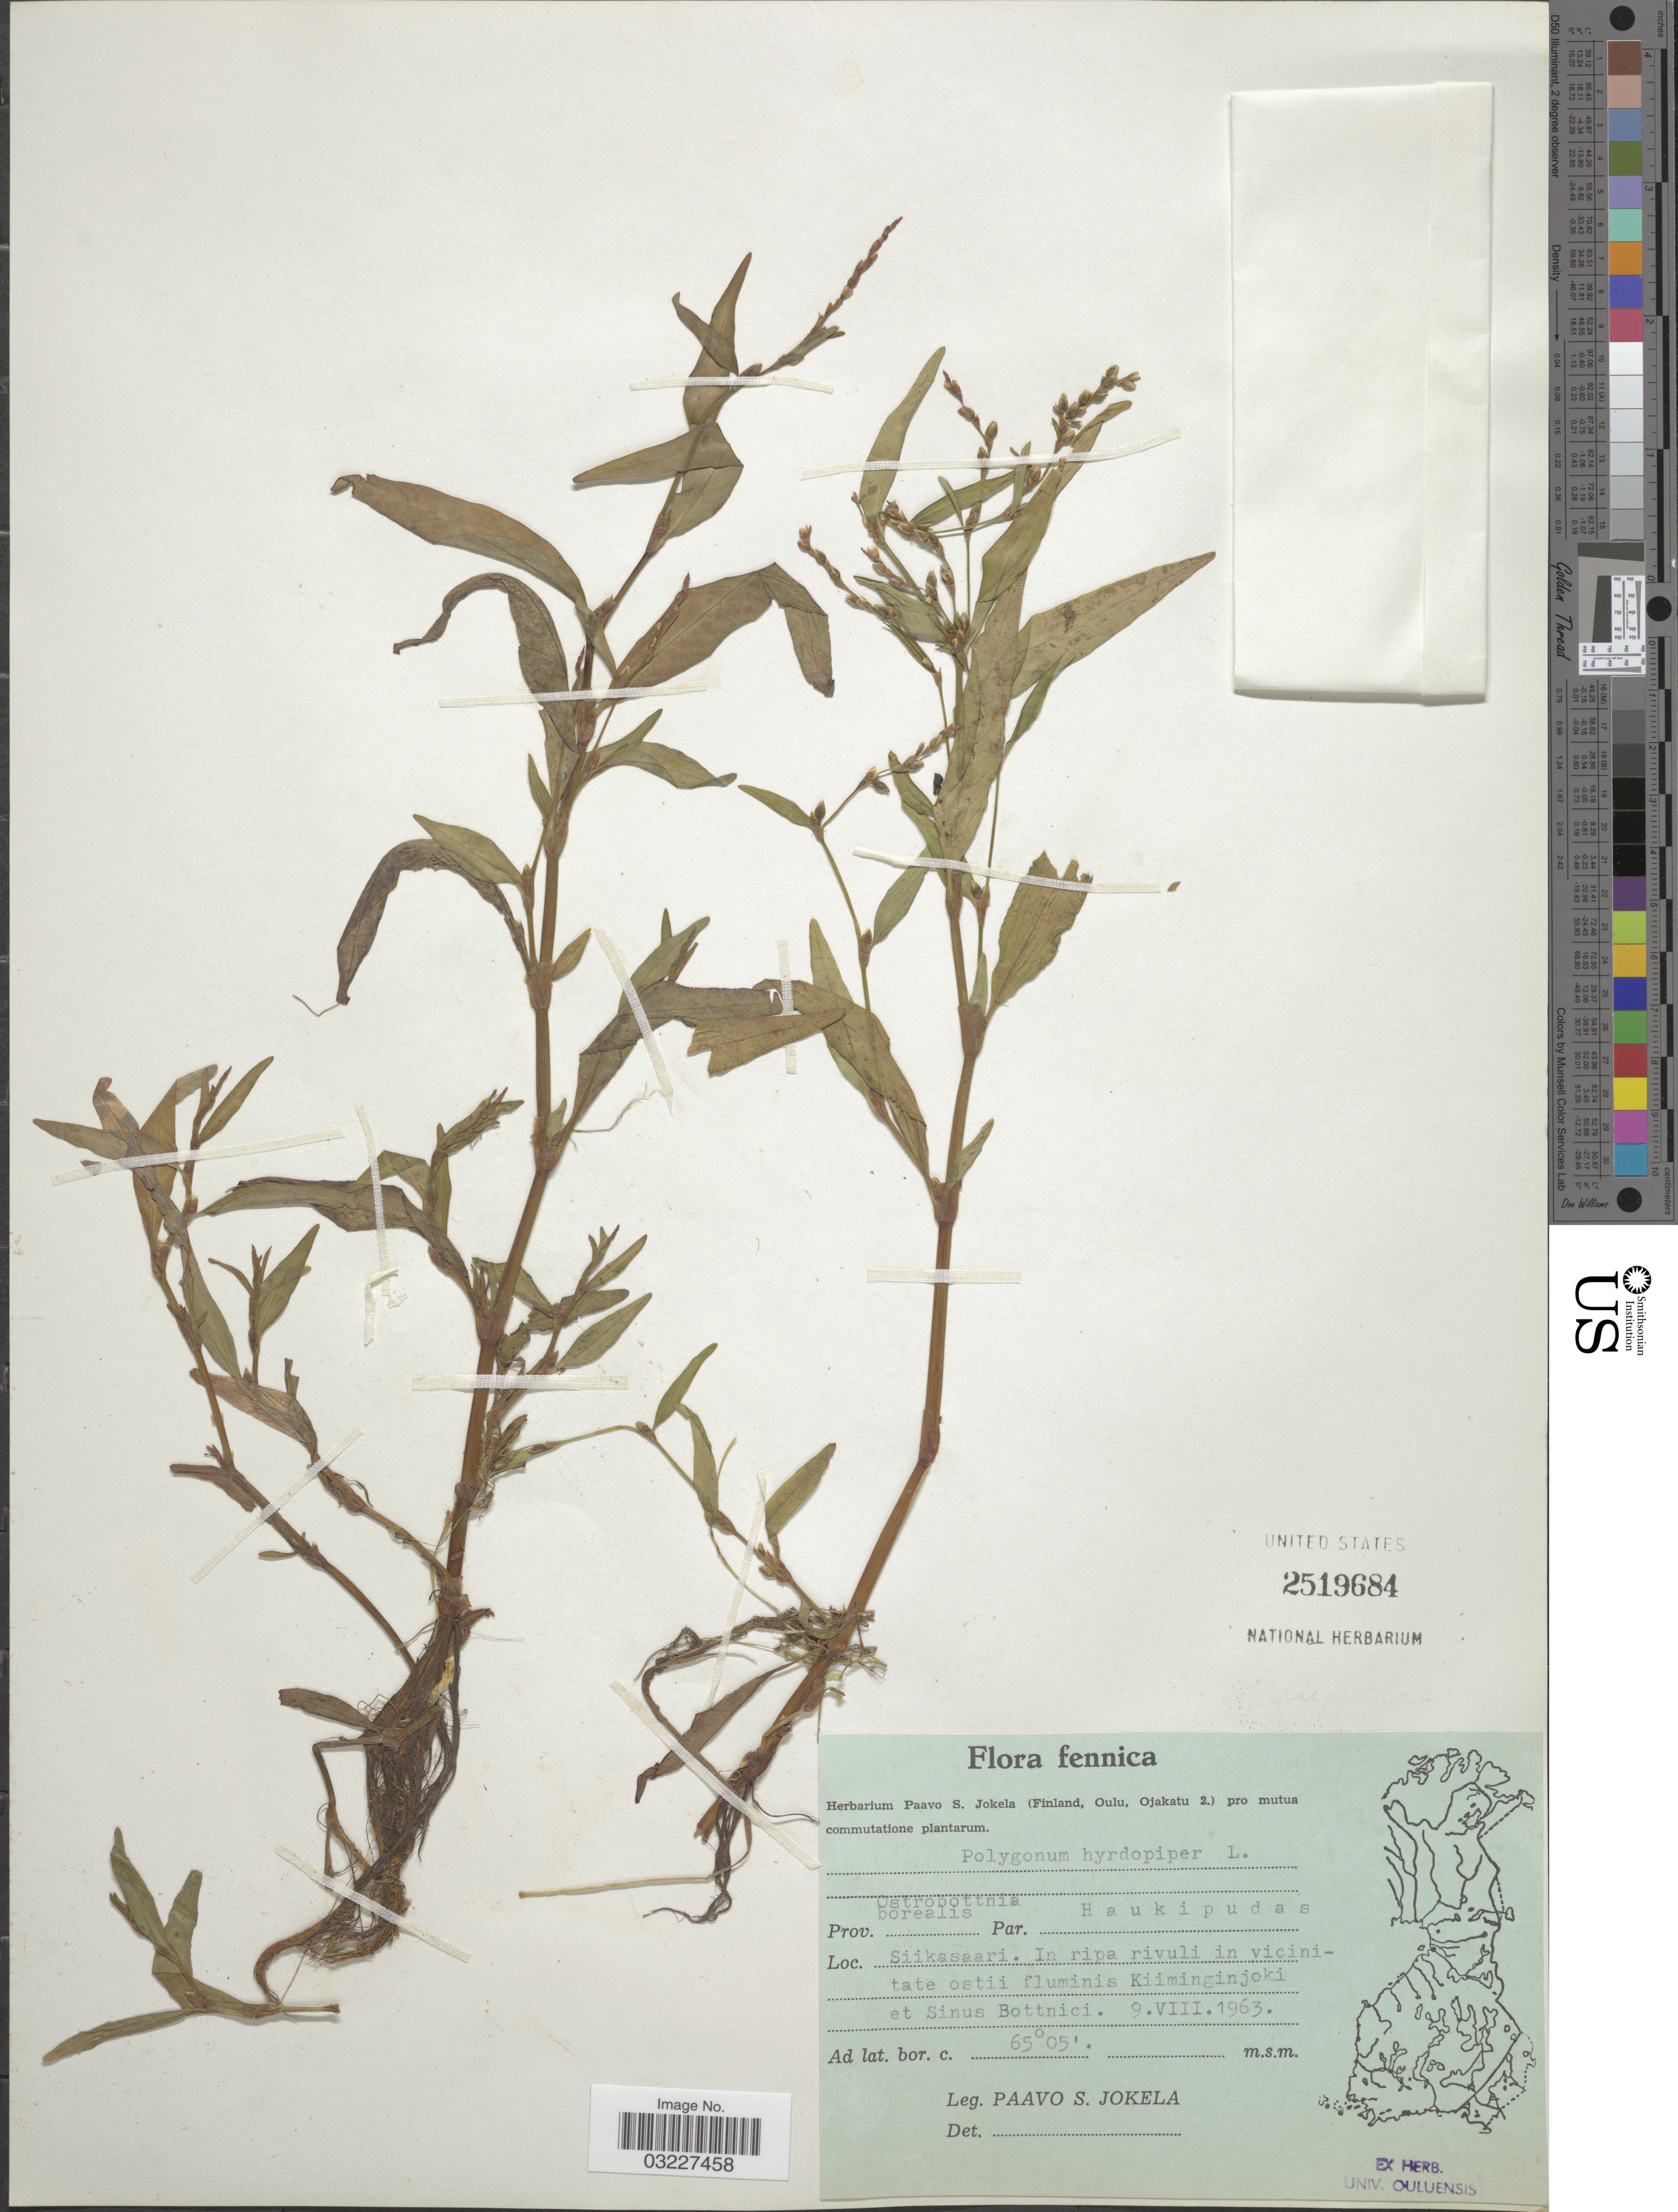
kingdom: Plantae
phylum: Tracheophyta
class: Magnoliopsida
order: Caryophyllales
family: Polygonaceae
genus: Polygonum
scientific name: Polygonum hydropiper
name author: L.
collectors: P. Jokela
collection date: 1963-08-09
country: Finland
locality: Fennica, Prov. Ostrobottnia borealis, Par. Haukipudas, Siikasaari. In ripa rivuli in vicinitate ostii fluminis Kiiminginjoki et Sinus Bottnici.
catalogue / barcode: US 2519684